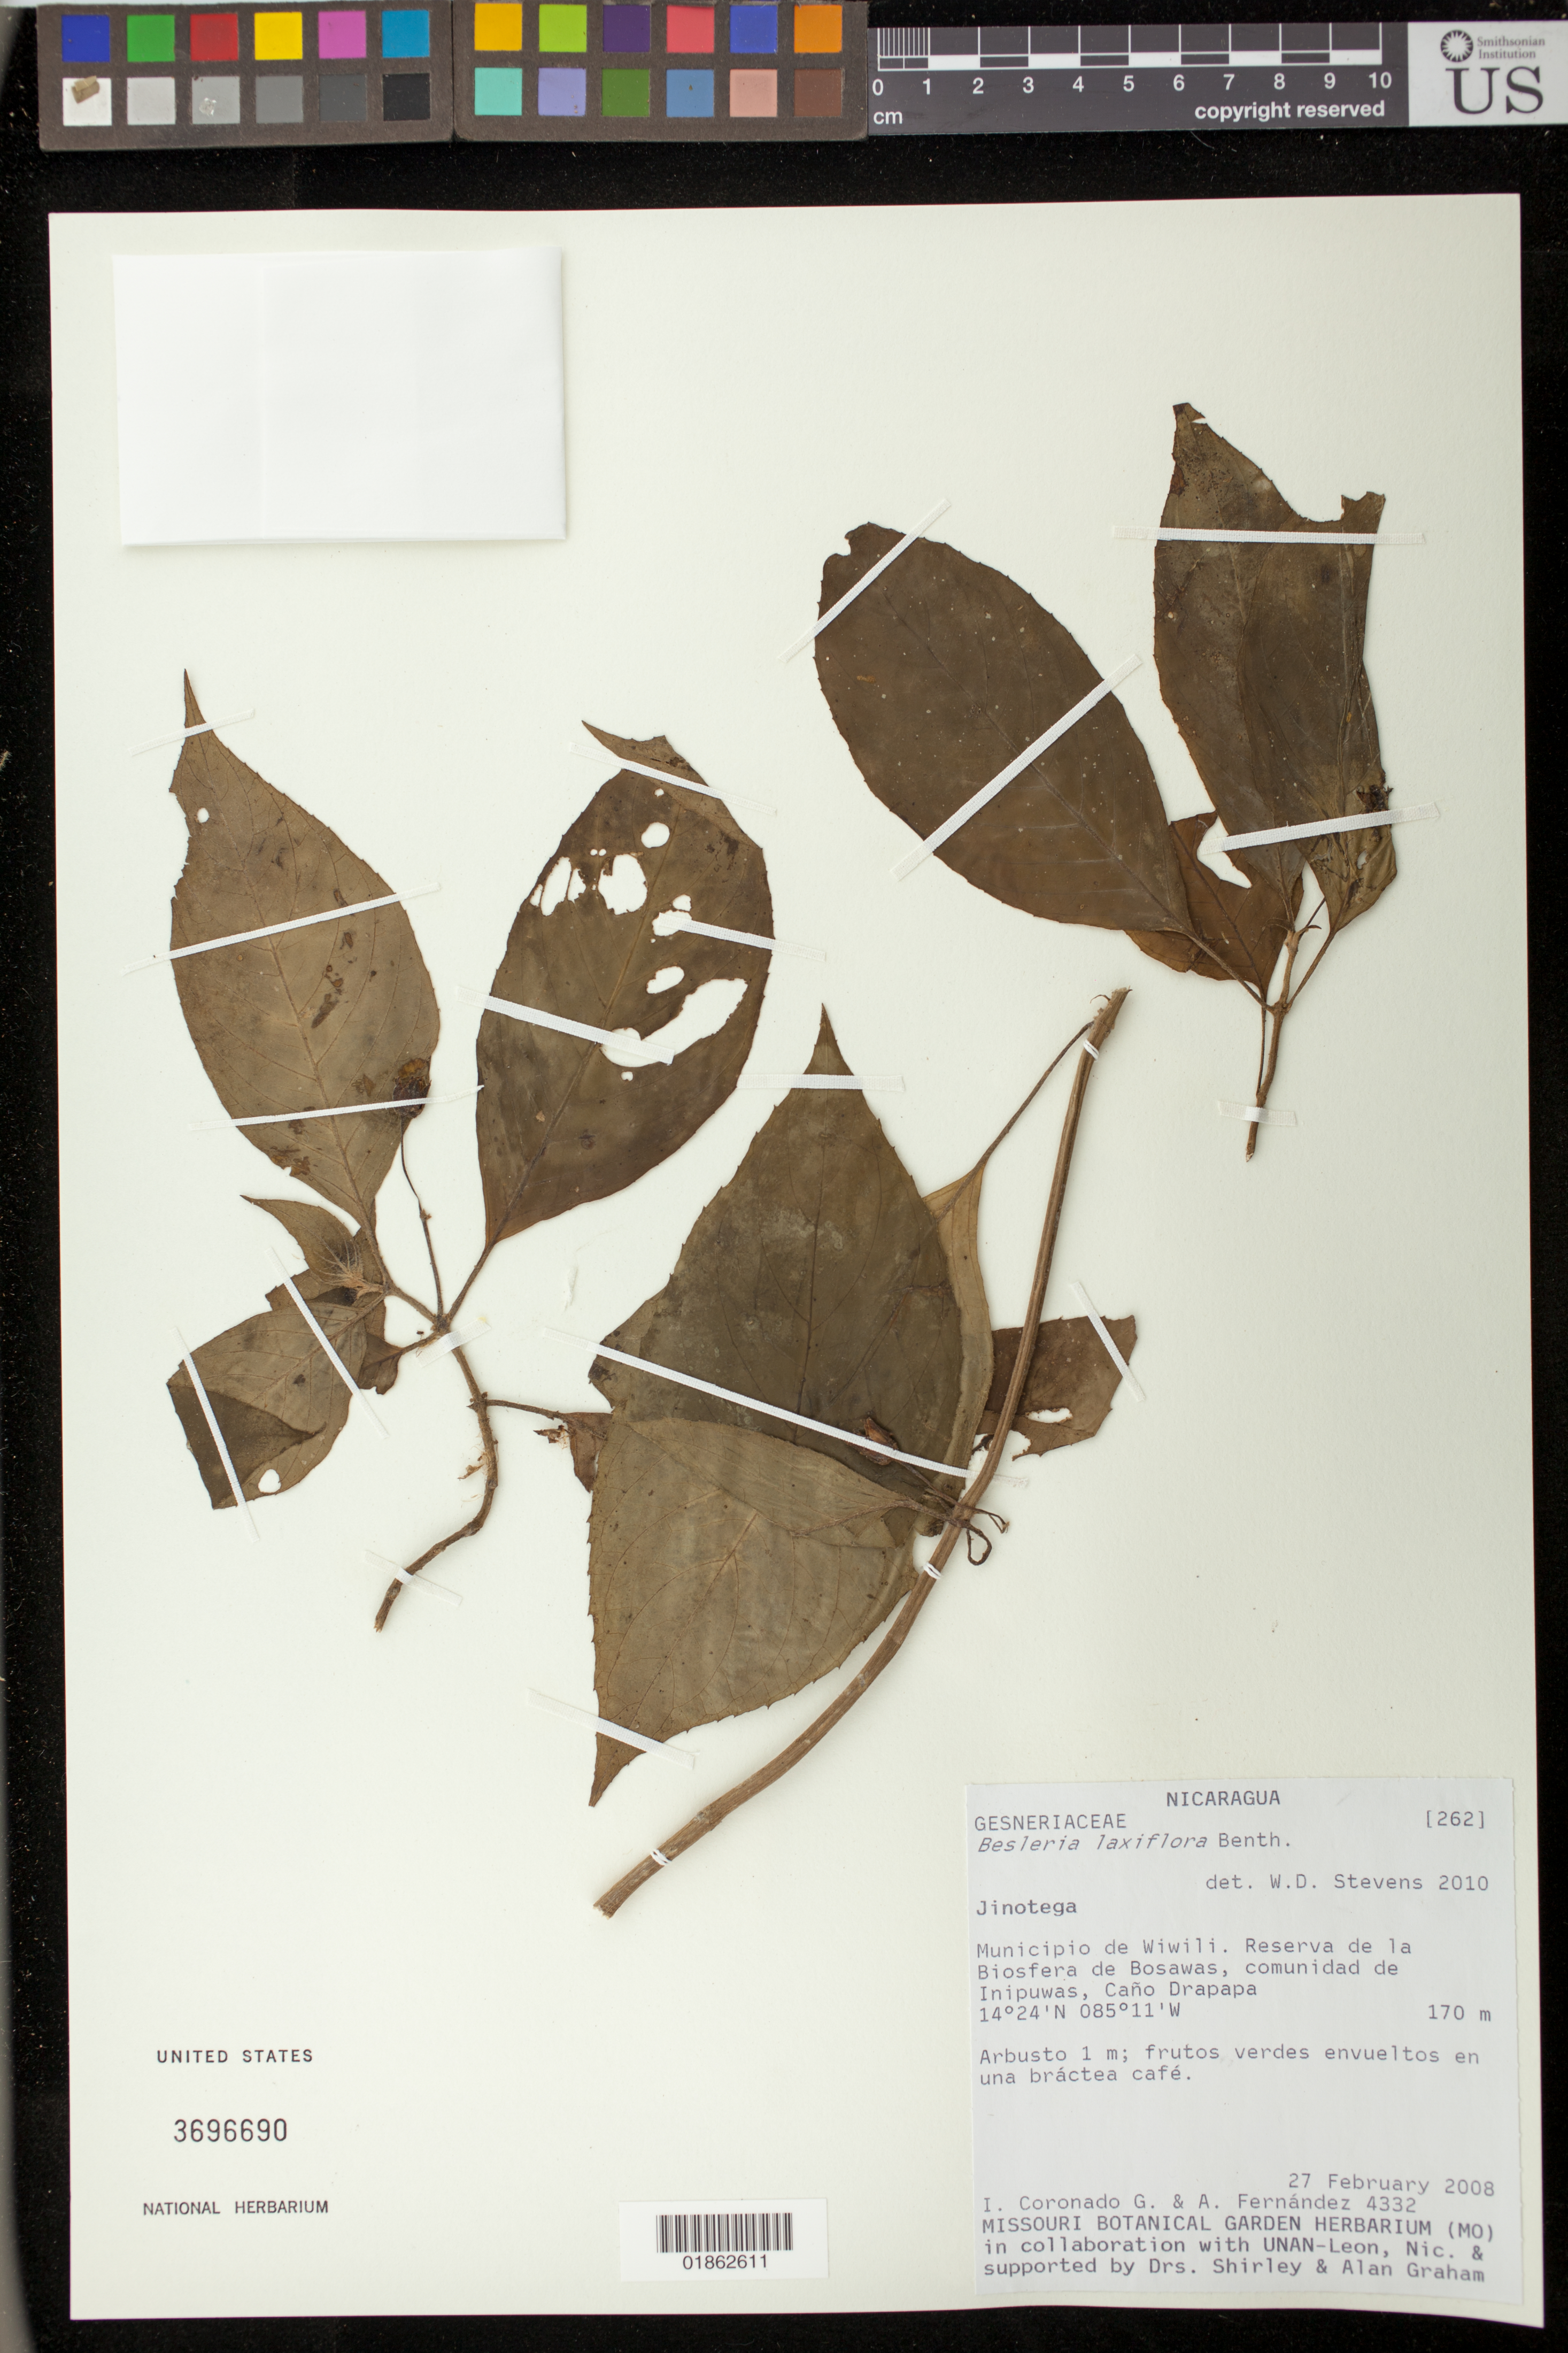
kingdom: Plantae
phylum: Tracheophyta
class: Magnoliopsida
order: Lamiales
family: Gesneriaceae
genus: Besleria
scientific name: Besleria laxiflora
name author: Benth.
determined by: Stevens, W. Douglas, Missouri Botanical Garden (MO)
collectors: I. Coronado & A. Fernández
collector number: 4332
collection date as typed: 27 Feb 2008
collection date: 2008-02-27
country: Nicaragua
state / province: Jinotega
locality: Municipio de Wiwili, Reserva de la Biosfera de Bosawas, comunidad de Inipuwas, Caño Drapapa.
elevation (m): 170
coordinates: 14 24 N, 085 11 W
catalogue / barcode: US 3696690